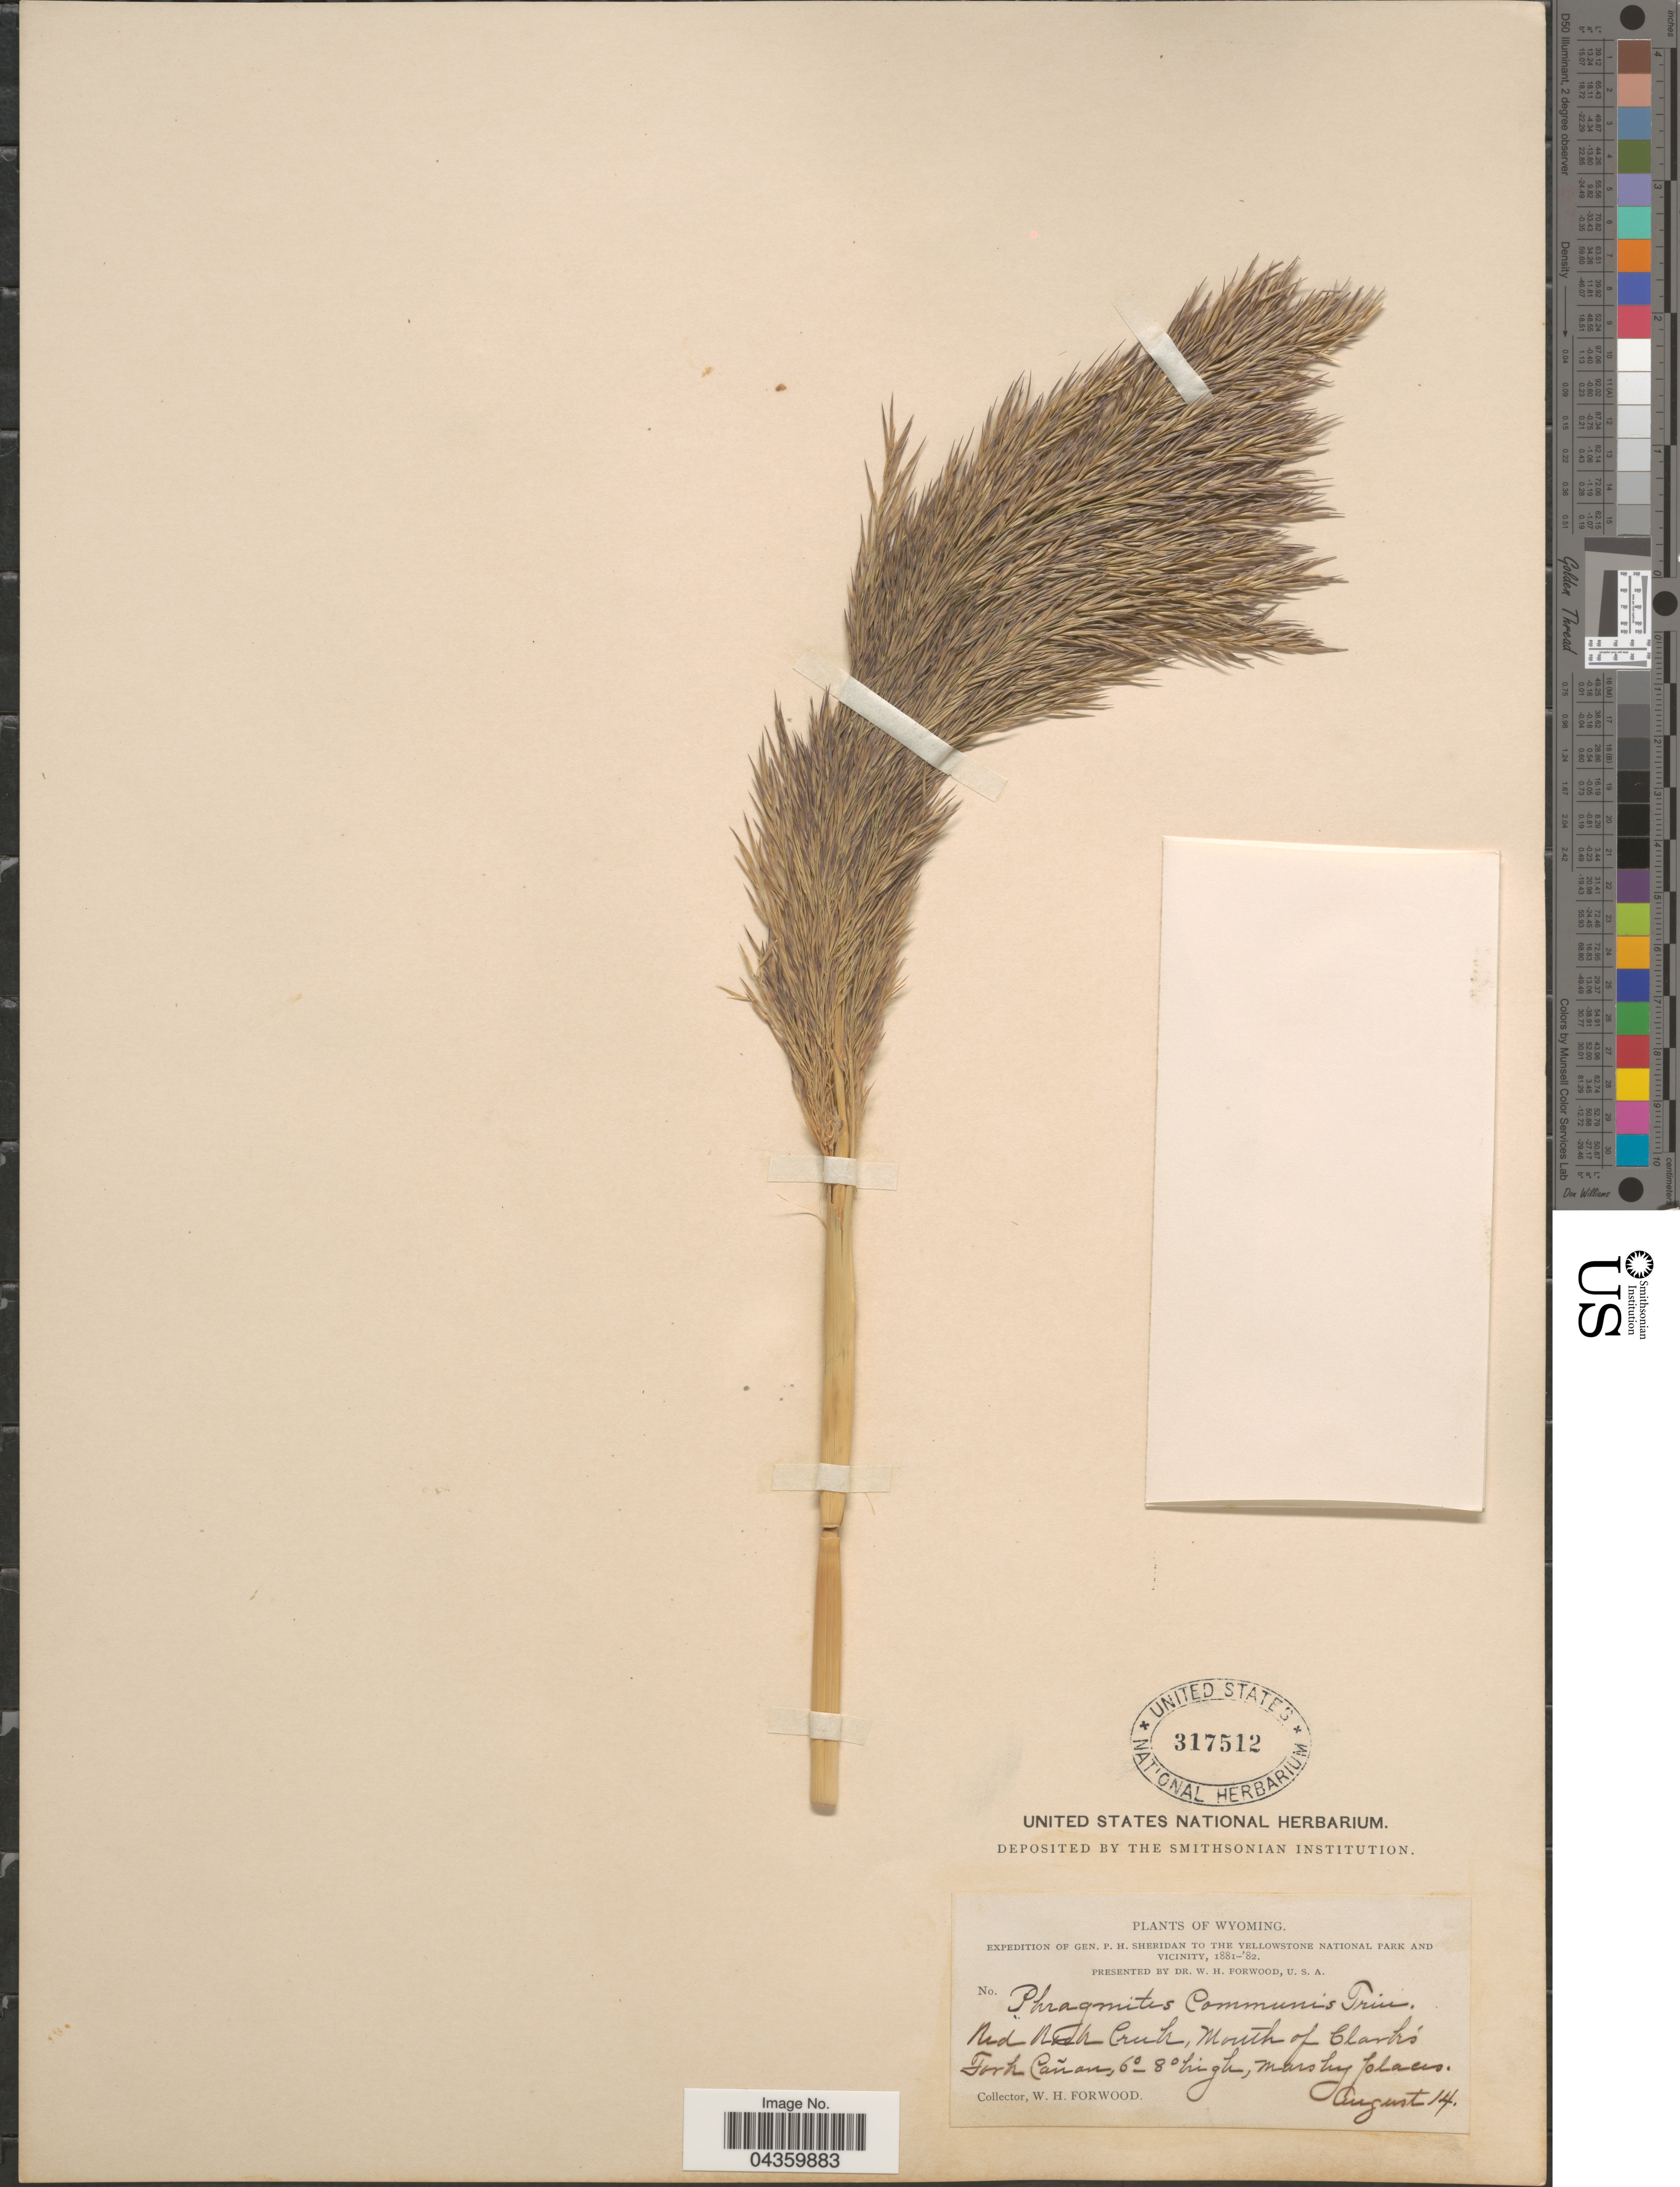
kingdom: Plantae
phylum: Tracheophyta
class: Liliopsida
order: Poales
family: Poaceae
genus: Phragmites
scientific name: Phragmites australis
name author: (Cav.) Trin. ex Steud.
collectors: W. Forwood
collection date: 1881-08-14/1882-08-14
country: United States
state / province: Wyoming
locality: Yellowstone National Park and Vicinity. Red Rock Creek, Mouth of Clark'sFork Cañon.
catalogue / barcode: US 317512